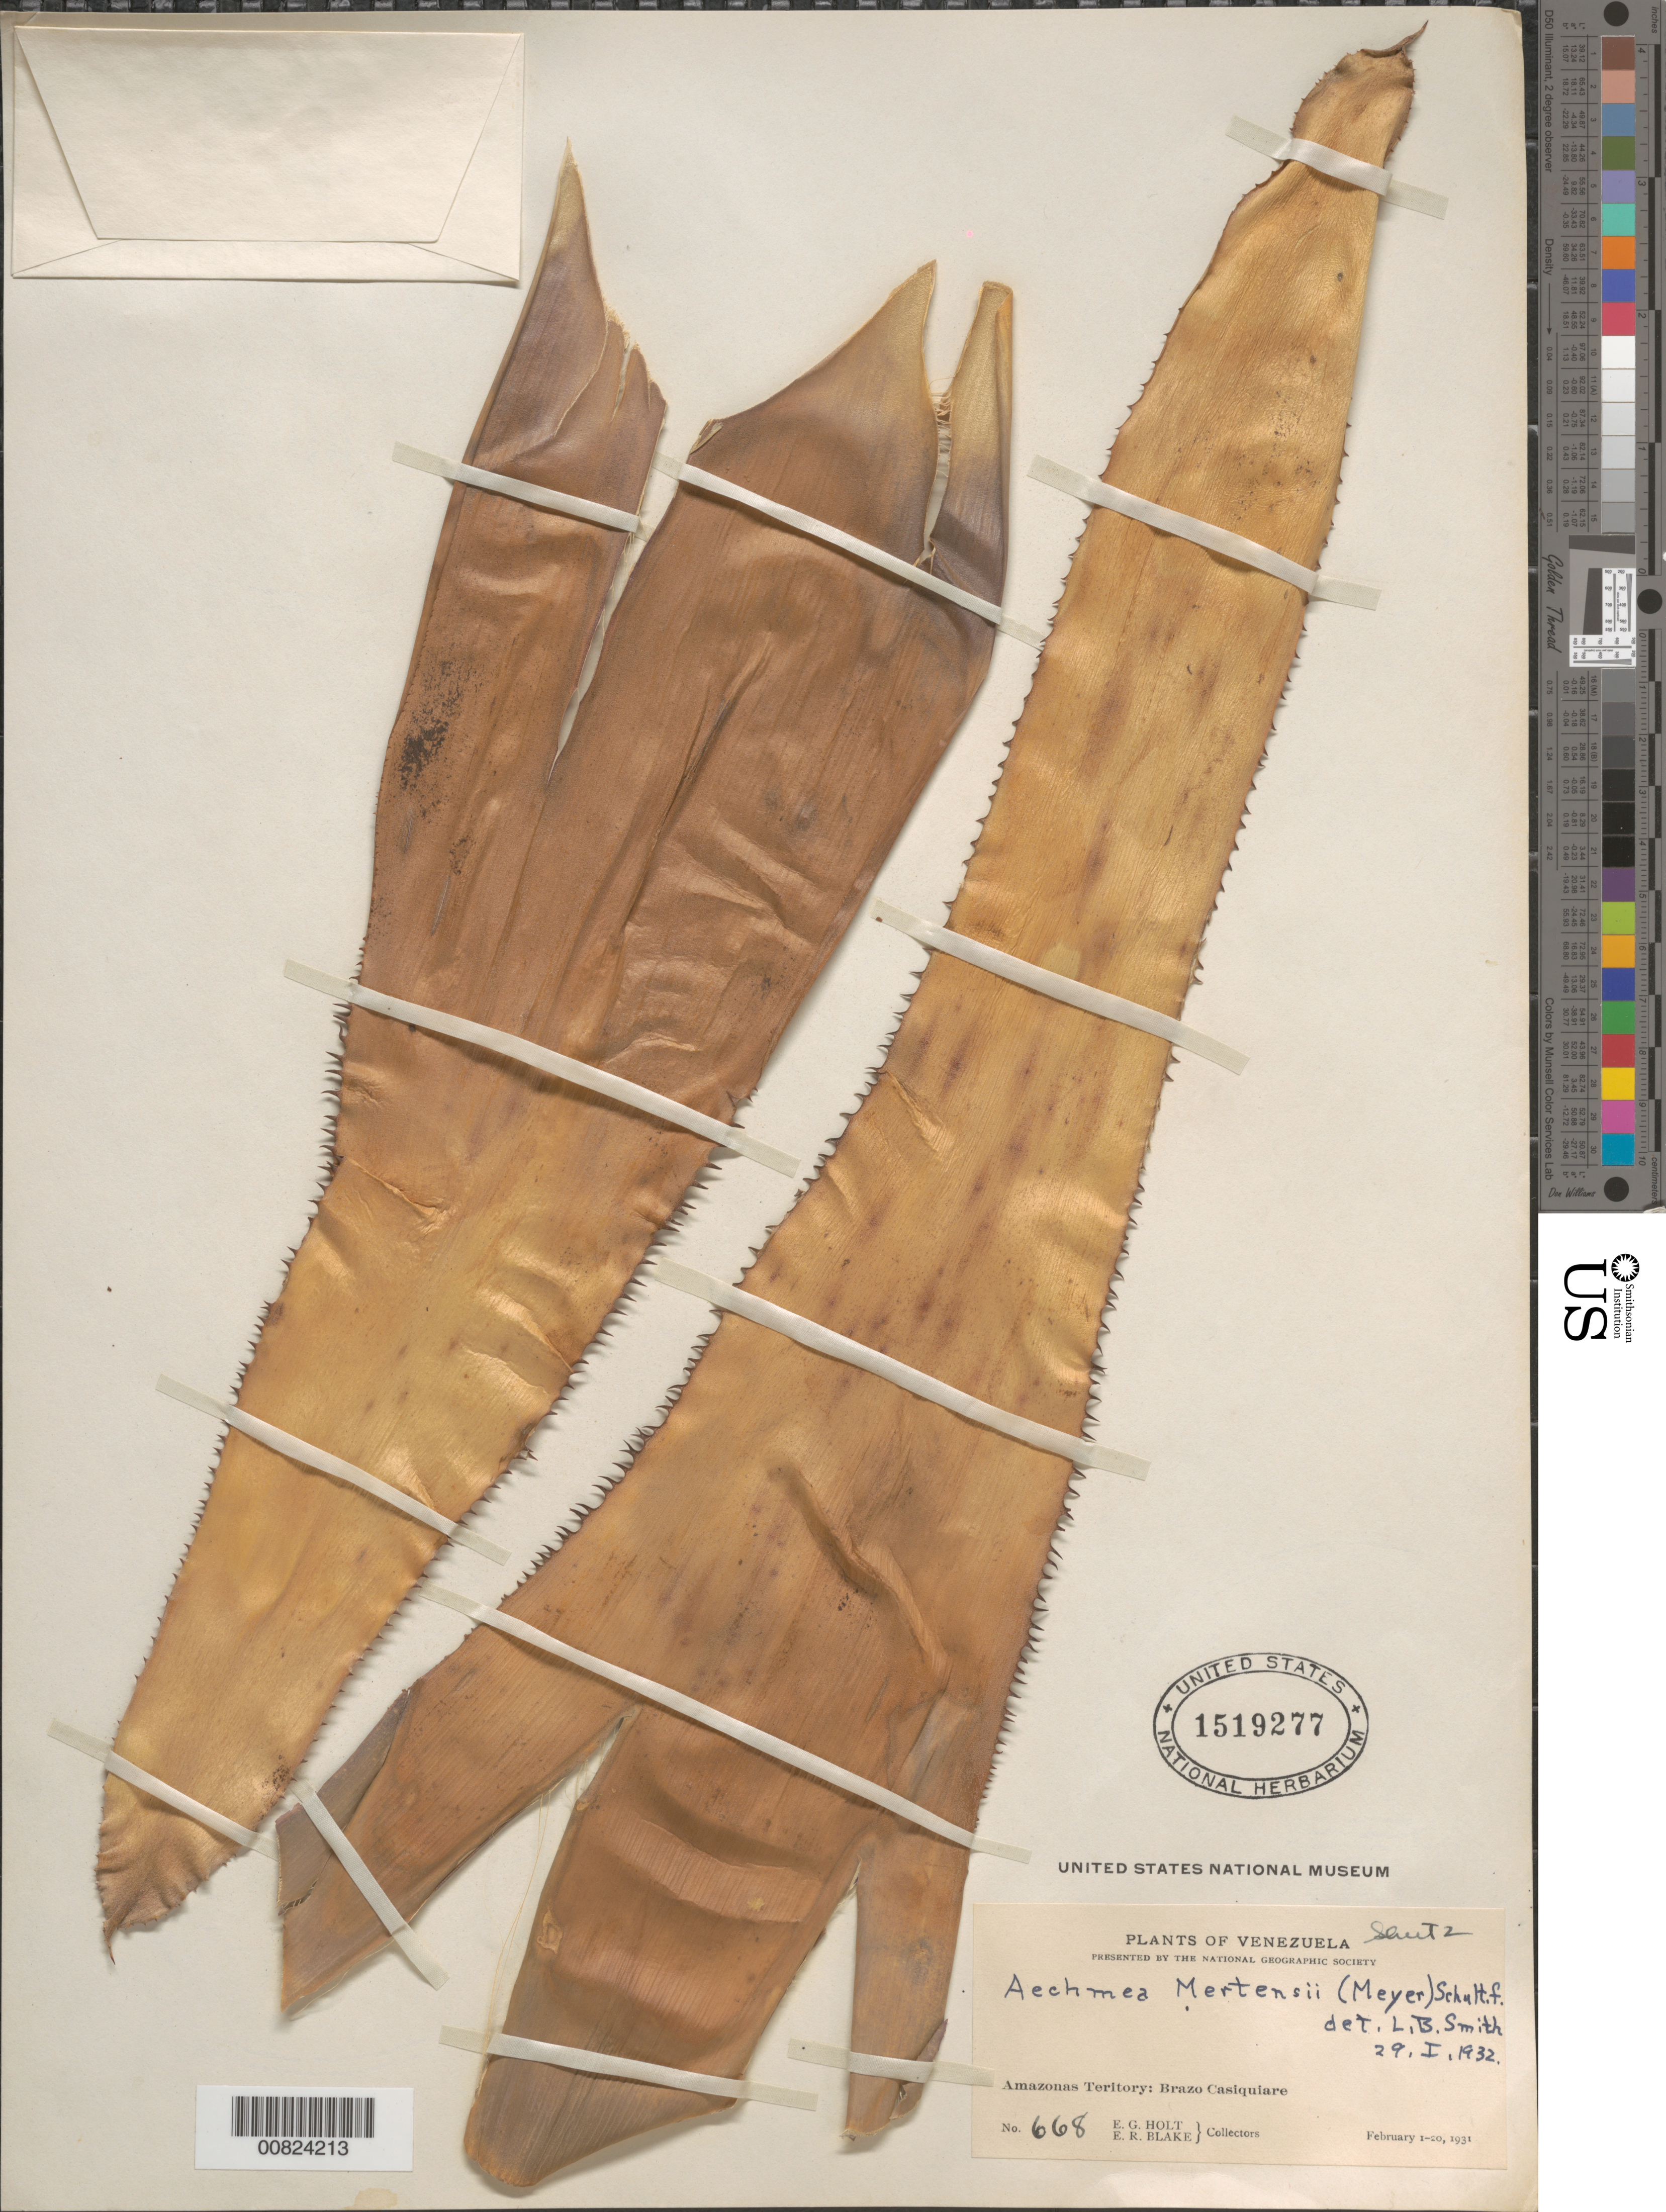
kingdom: Plantae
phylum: Tracheophyta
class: Liliopsida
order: Poales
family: Bromeliaceae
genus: Aechmea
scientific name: Aechmea mertensii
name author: (G. Mey.) Schult. & Schult. f.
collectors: E. G. Holt & E. R. Blake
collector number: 668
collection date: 1931-02-01/1931-02-20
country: Venezuela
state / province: Amazonas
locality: Amazonas Territory: Brazo Casiquiare.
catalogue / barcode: US 1519277